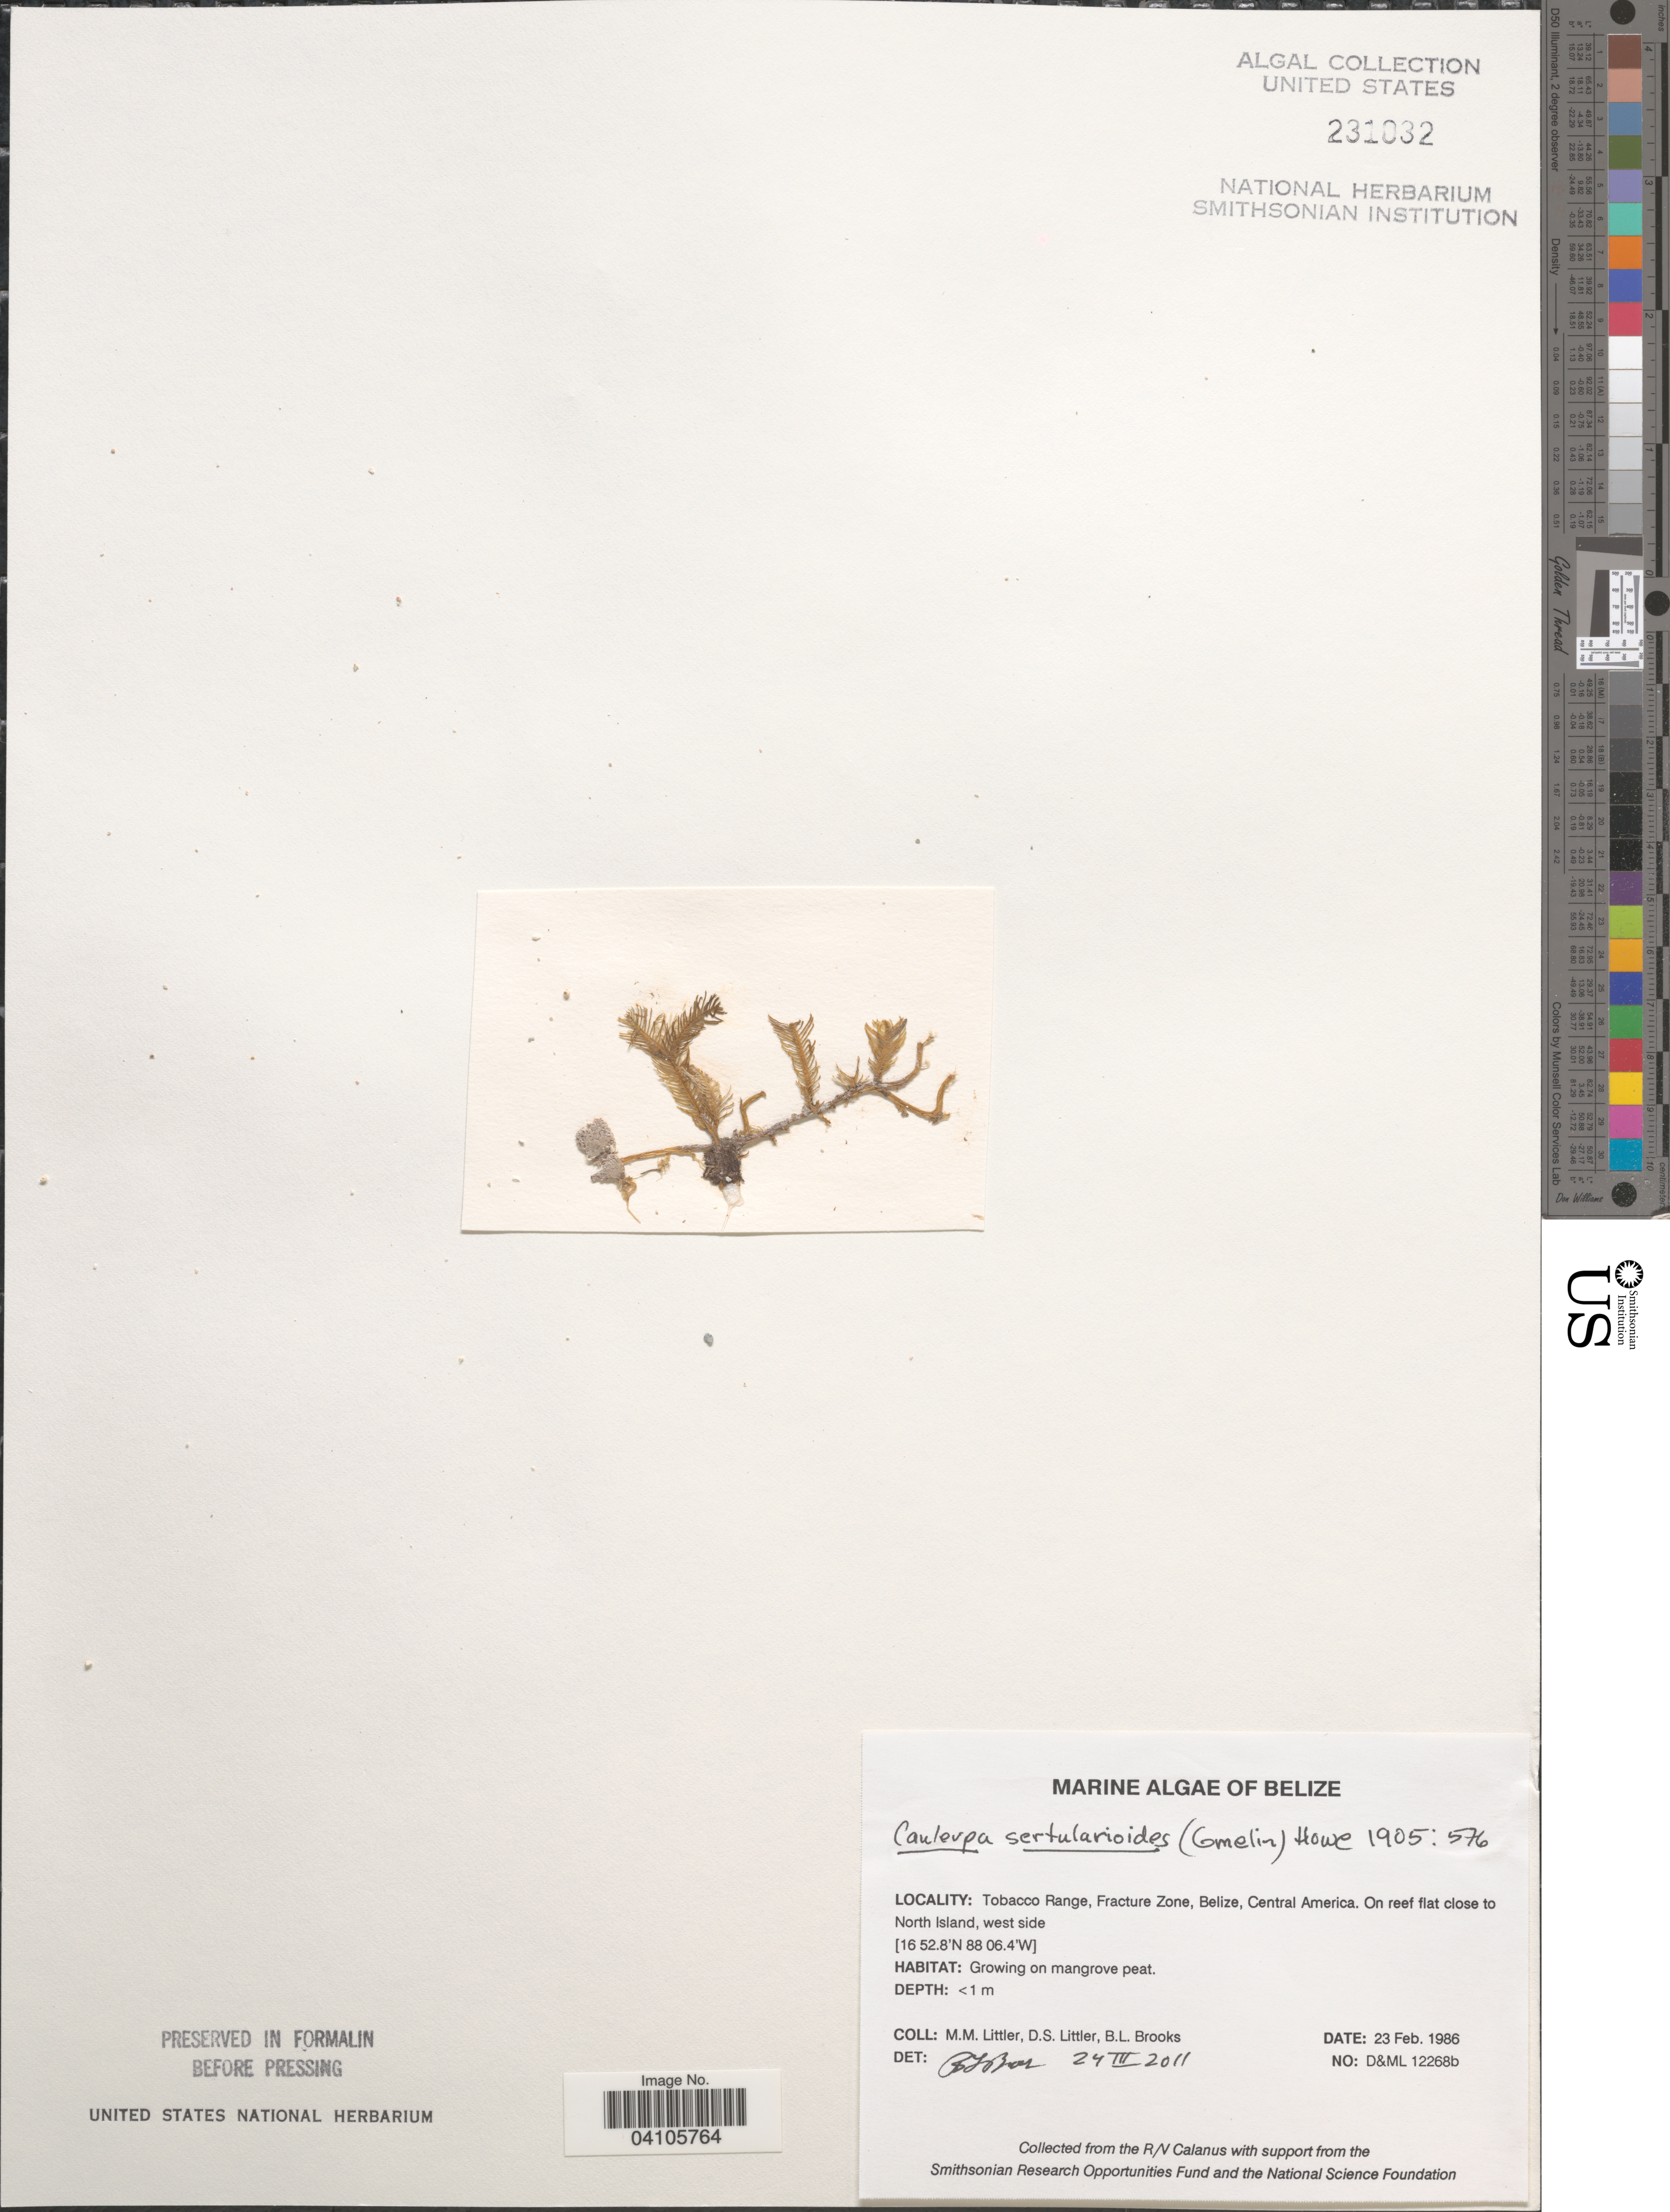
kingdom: Plantae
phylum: Chlorophyta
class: Ulvophyceae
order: Bryopsidales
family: Caulerpaceae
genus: Caulerpa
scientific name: Caulerpa sertularioides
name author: (S.G. Gmel.) M. Howe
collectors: D. S. Littler & B. Brooks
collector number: D&ML12268b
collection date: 1986-02-23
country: Belize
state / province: Belize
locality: Tobacco Range, Fracture Zone. On reef flat close North Island, west side.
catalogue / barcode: US 231032